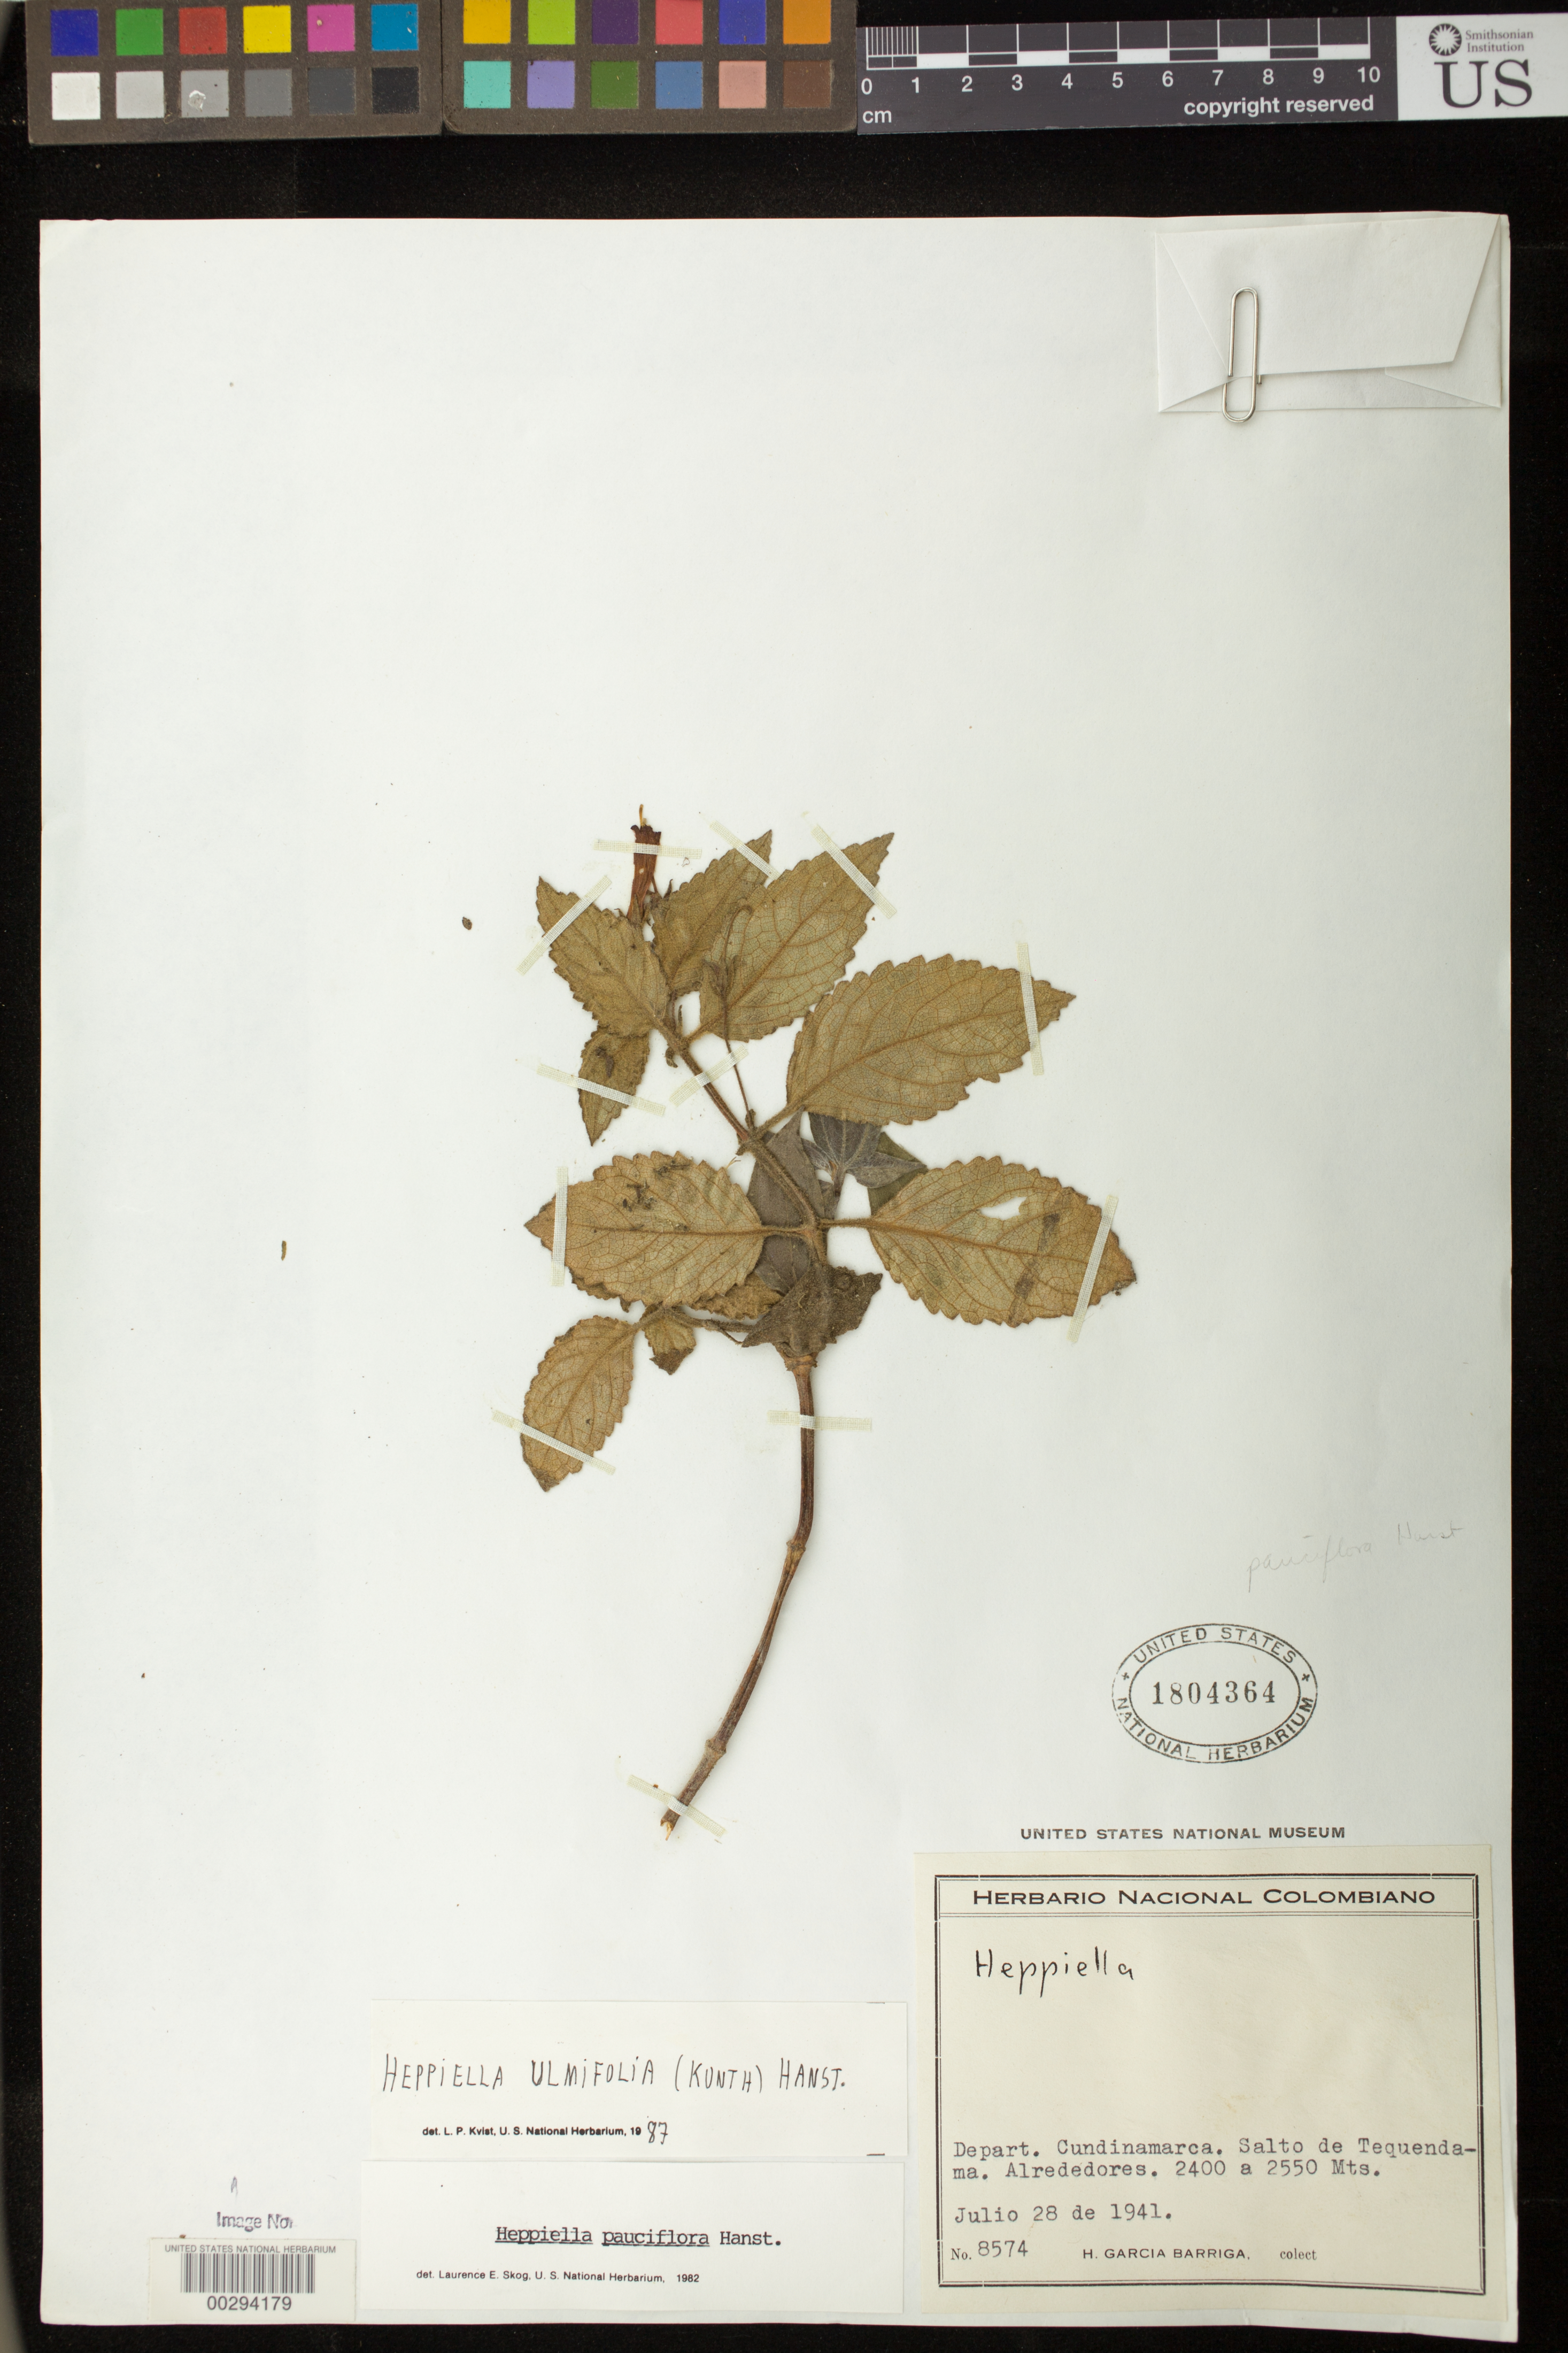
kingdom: Plantae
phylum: Tracheophyta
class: Magnoliopsida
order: Lamiales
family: Gesneriaceae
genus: Heppiella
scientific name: Heppiella ulmifolia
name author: (Kunth) Hanst.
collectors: H. García Barriga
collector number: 8574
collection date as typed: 28 Jul 1941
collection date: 1941-07-28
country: Colombia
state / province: Cundinamarca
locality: Salto de Tequendama, environs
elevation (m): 2400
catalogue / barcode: US 1804364